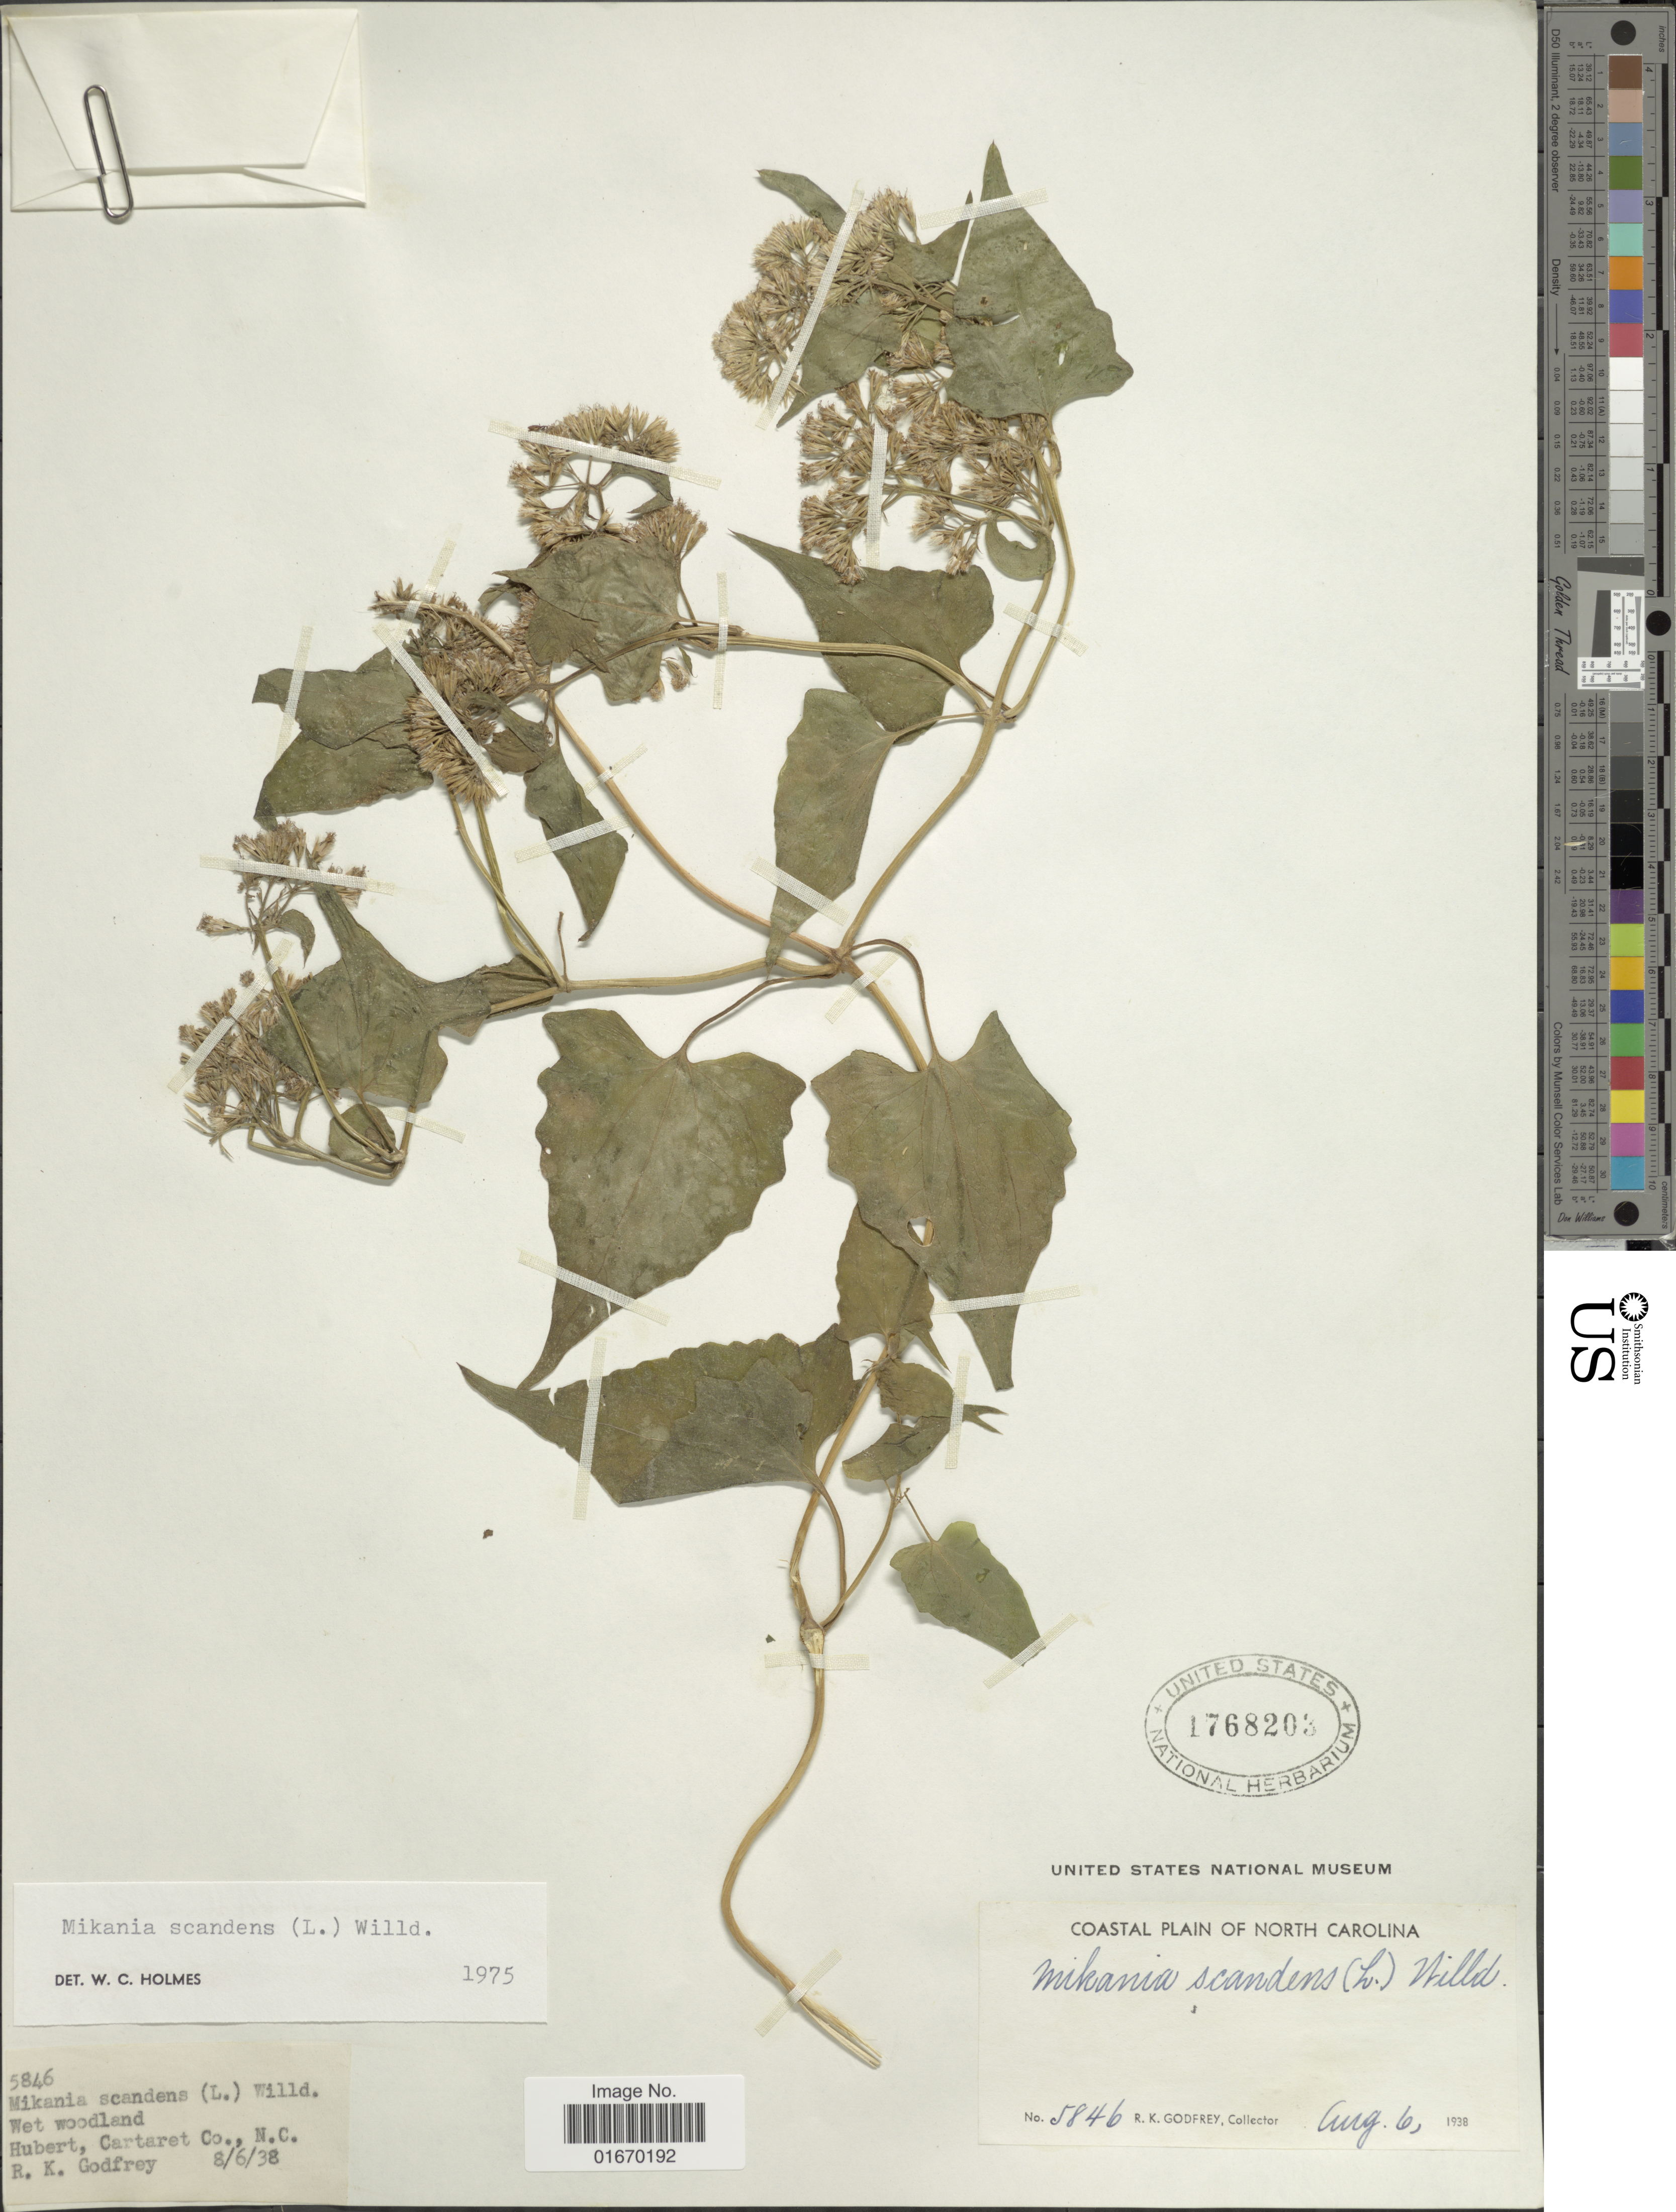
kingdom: Plantae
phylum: Tracheophyta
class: Magnoliopsida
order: Asterales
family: Asteraceae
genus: Mikania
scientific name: Mikania scandens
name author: (L.) Willd.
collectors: R. K. Godfrey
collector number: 5846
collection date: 1938-08-06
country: United States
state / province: North Carolina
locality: Hubert, Cartaret Co.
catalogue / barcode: US 1768203